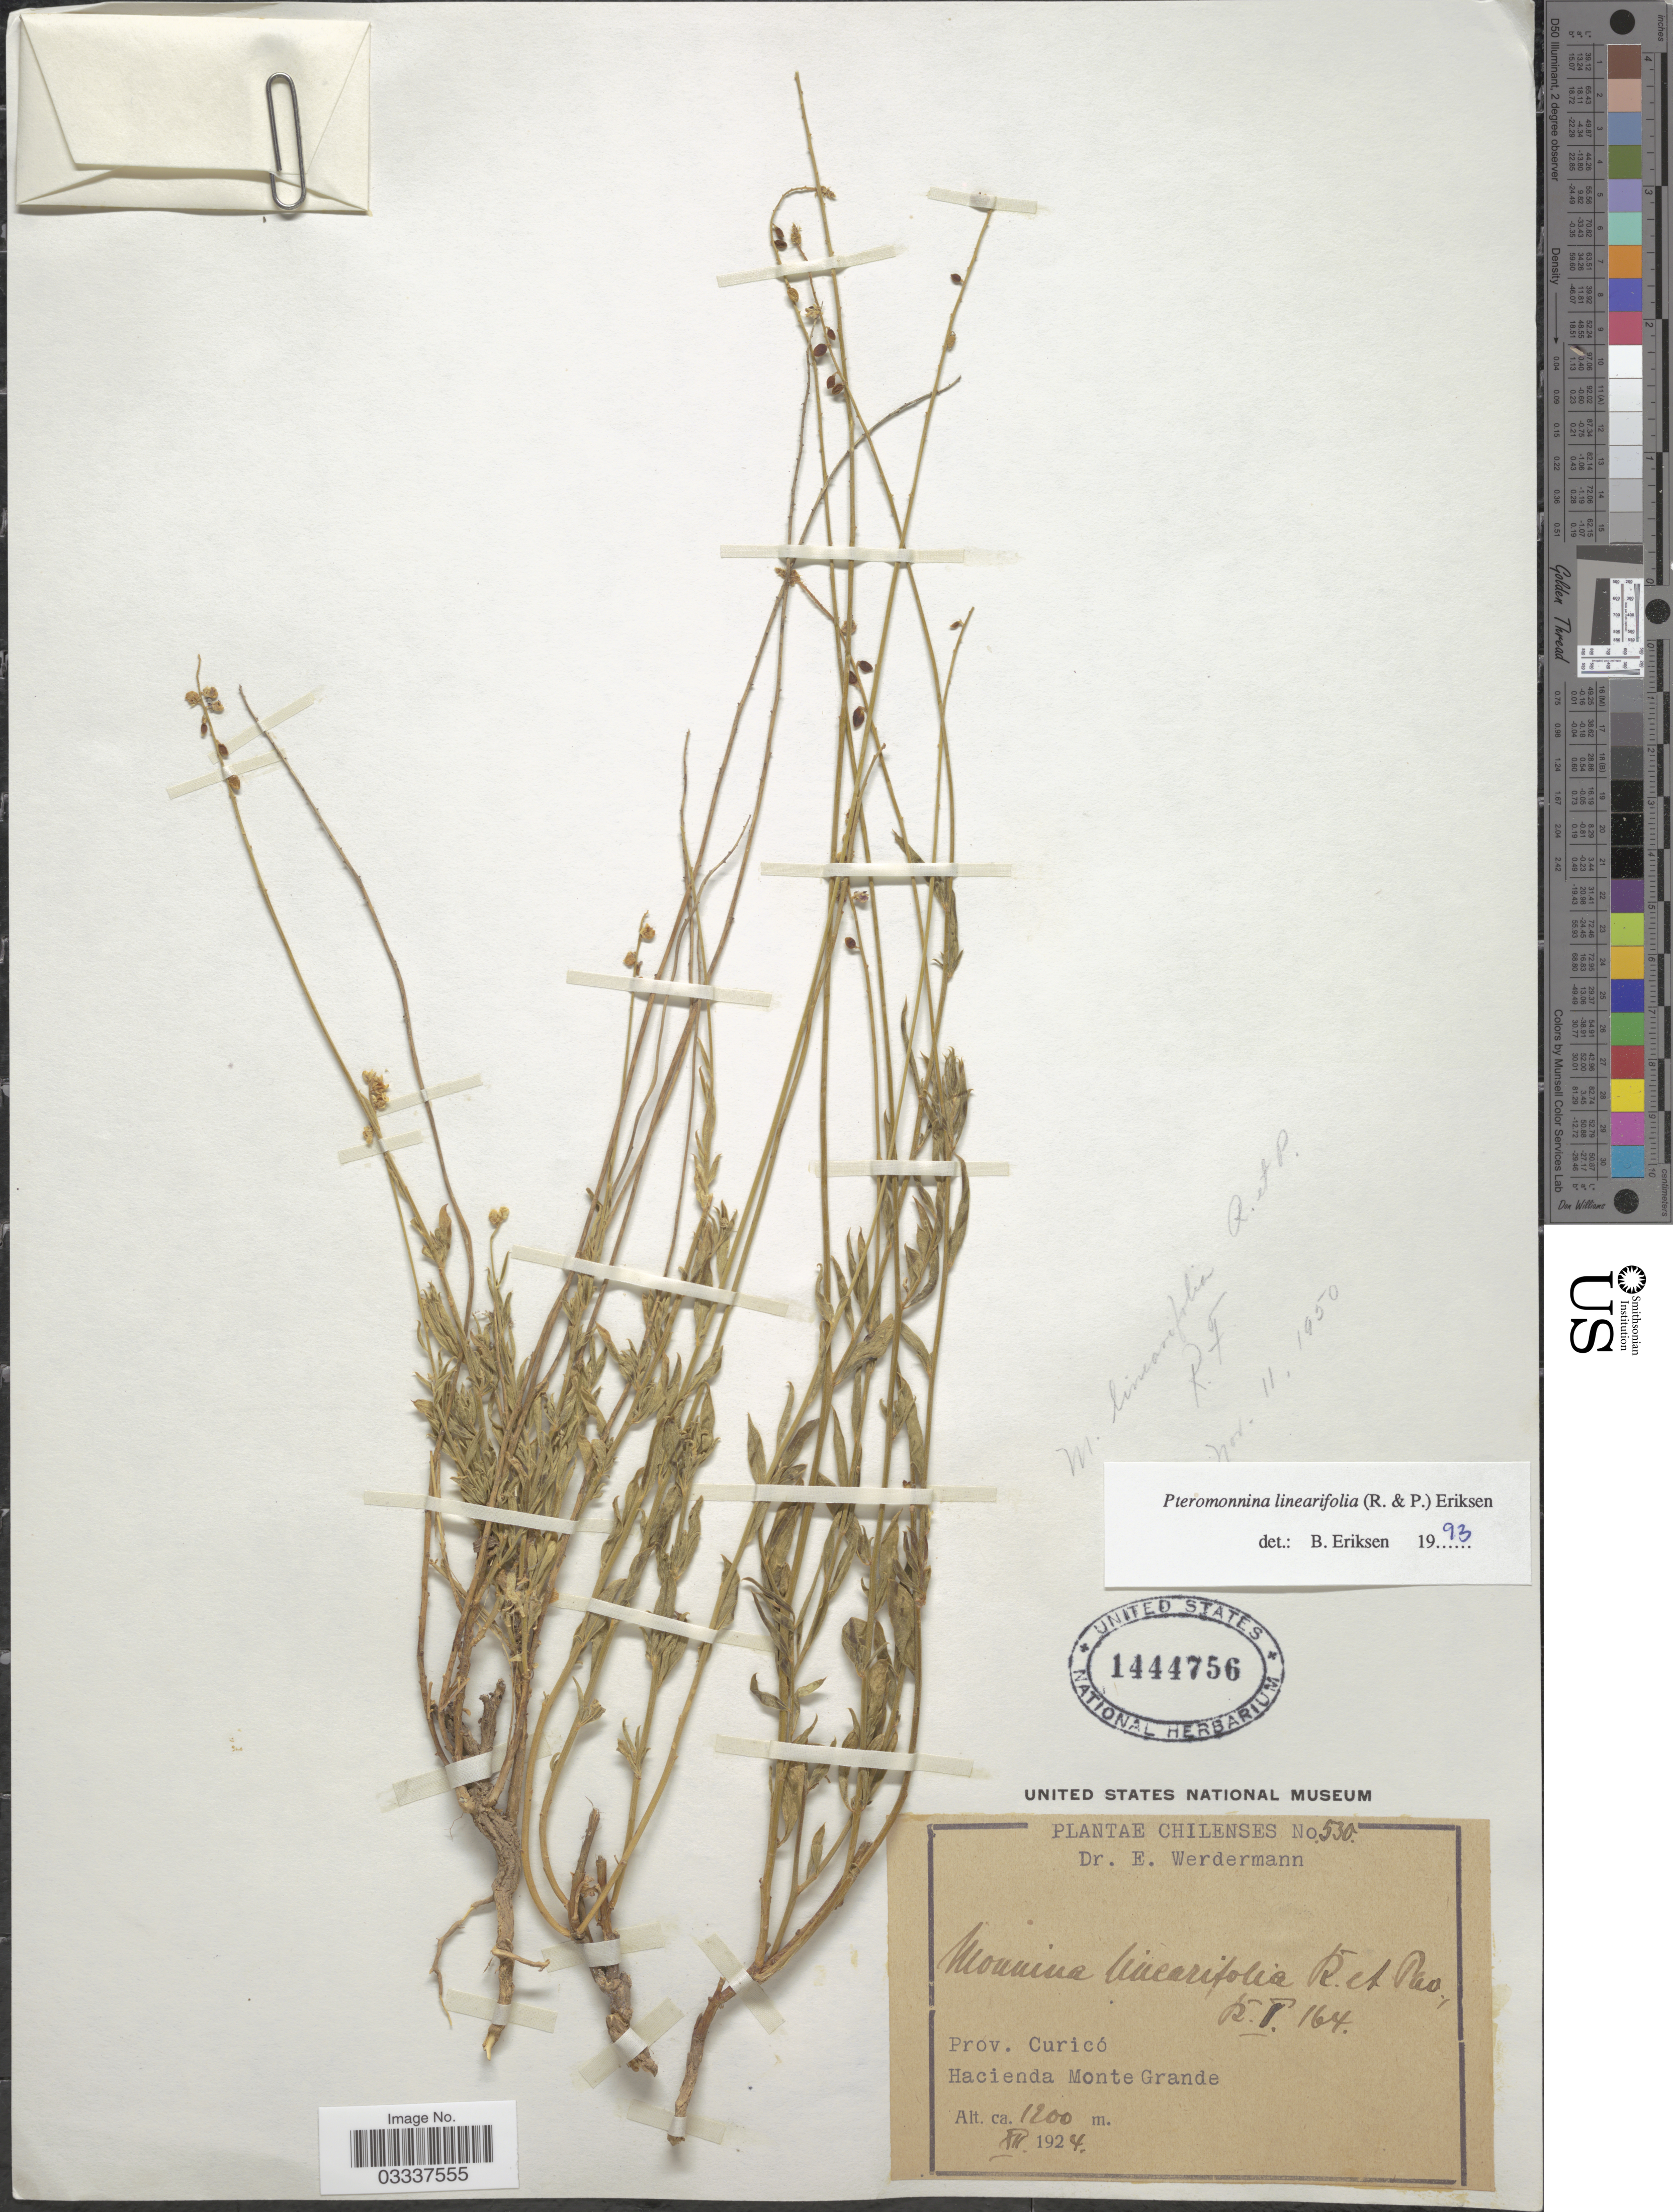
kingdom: Plantae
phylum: Tracheophyta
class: Magnoliopsida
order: Fabales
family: Polygalaceae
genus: Monnina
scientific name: Monnina linearifolia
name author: Ruiz & Pav.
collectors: E. Werdermann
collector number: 530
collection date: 1924-12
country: Chile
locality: Prov. Curicó, Hacienda Monte Grande.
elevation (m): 1200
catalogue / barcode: US 1444756